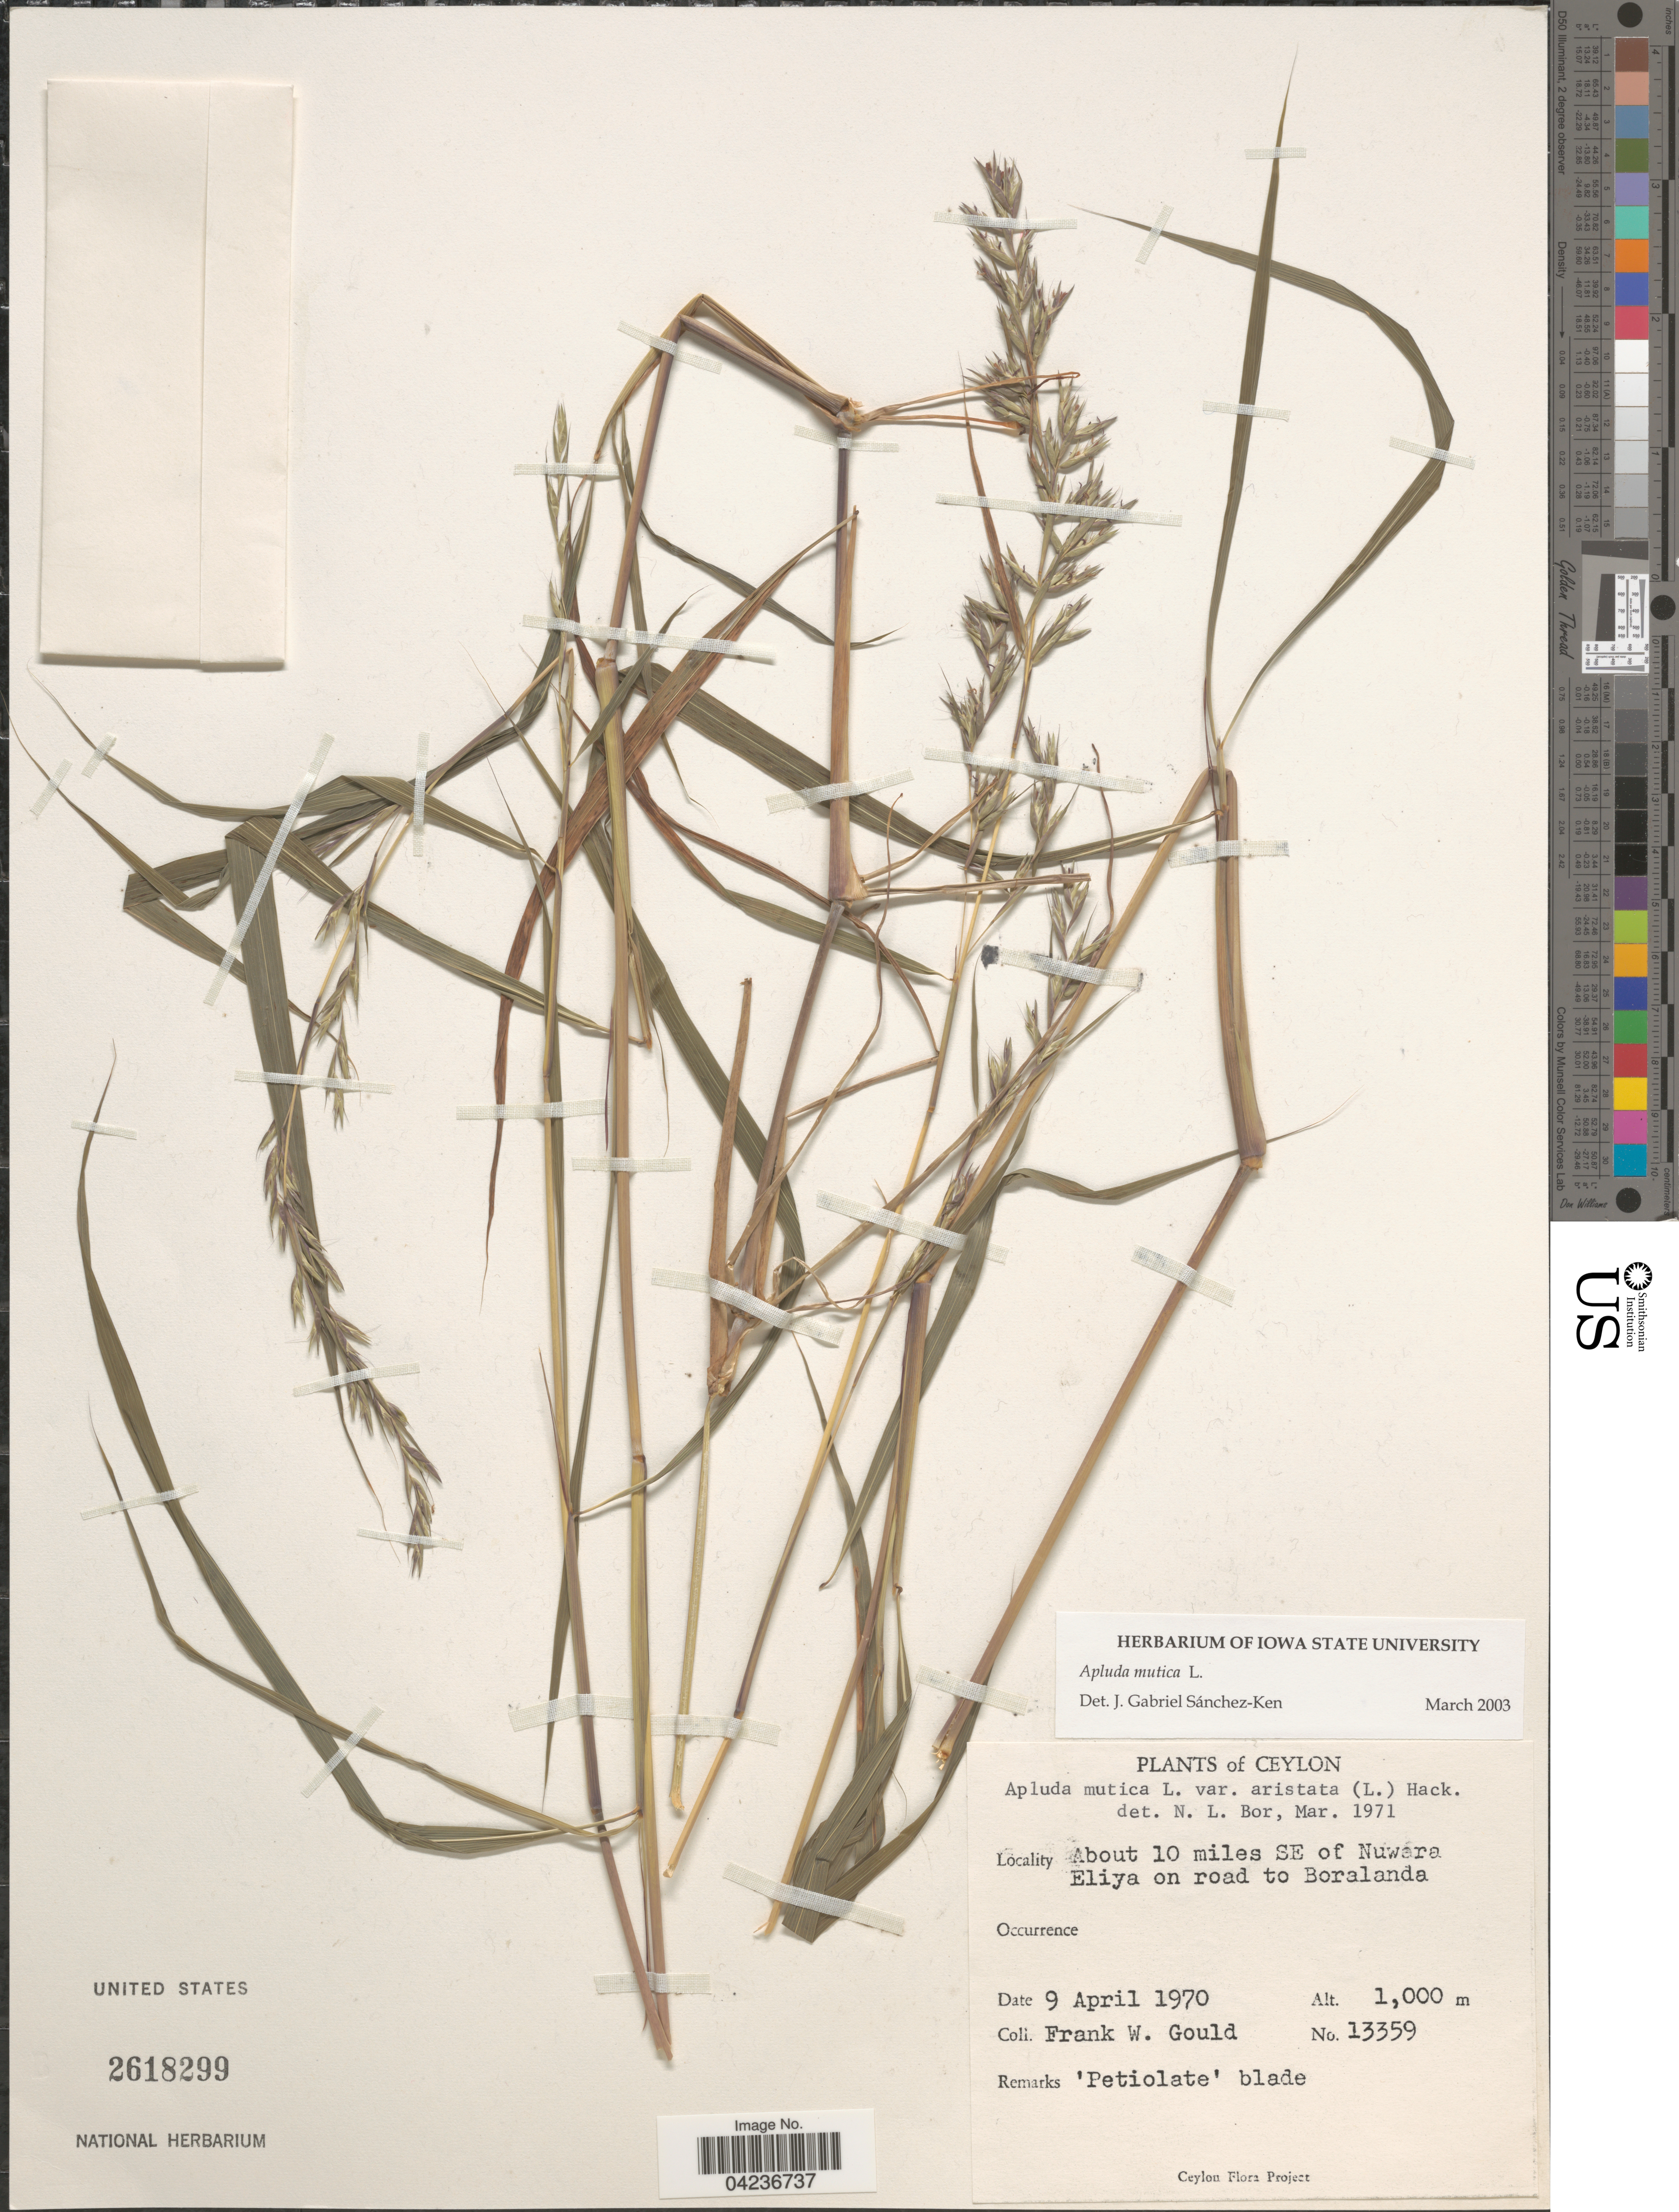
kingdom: Plantae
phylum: Tracheophyta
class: Liliopsida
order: Poales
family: Poaceae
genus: Apluda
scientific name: Apluda mutica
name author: L.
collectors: F. W. Gould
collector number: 13359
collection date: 1970-04-09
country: Sri Lanka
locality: Ceylon. About 10 miles SE of Nuwara Eliya on road to Boralanda.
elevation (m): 1000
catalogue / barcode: US 2618299